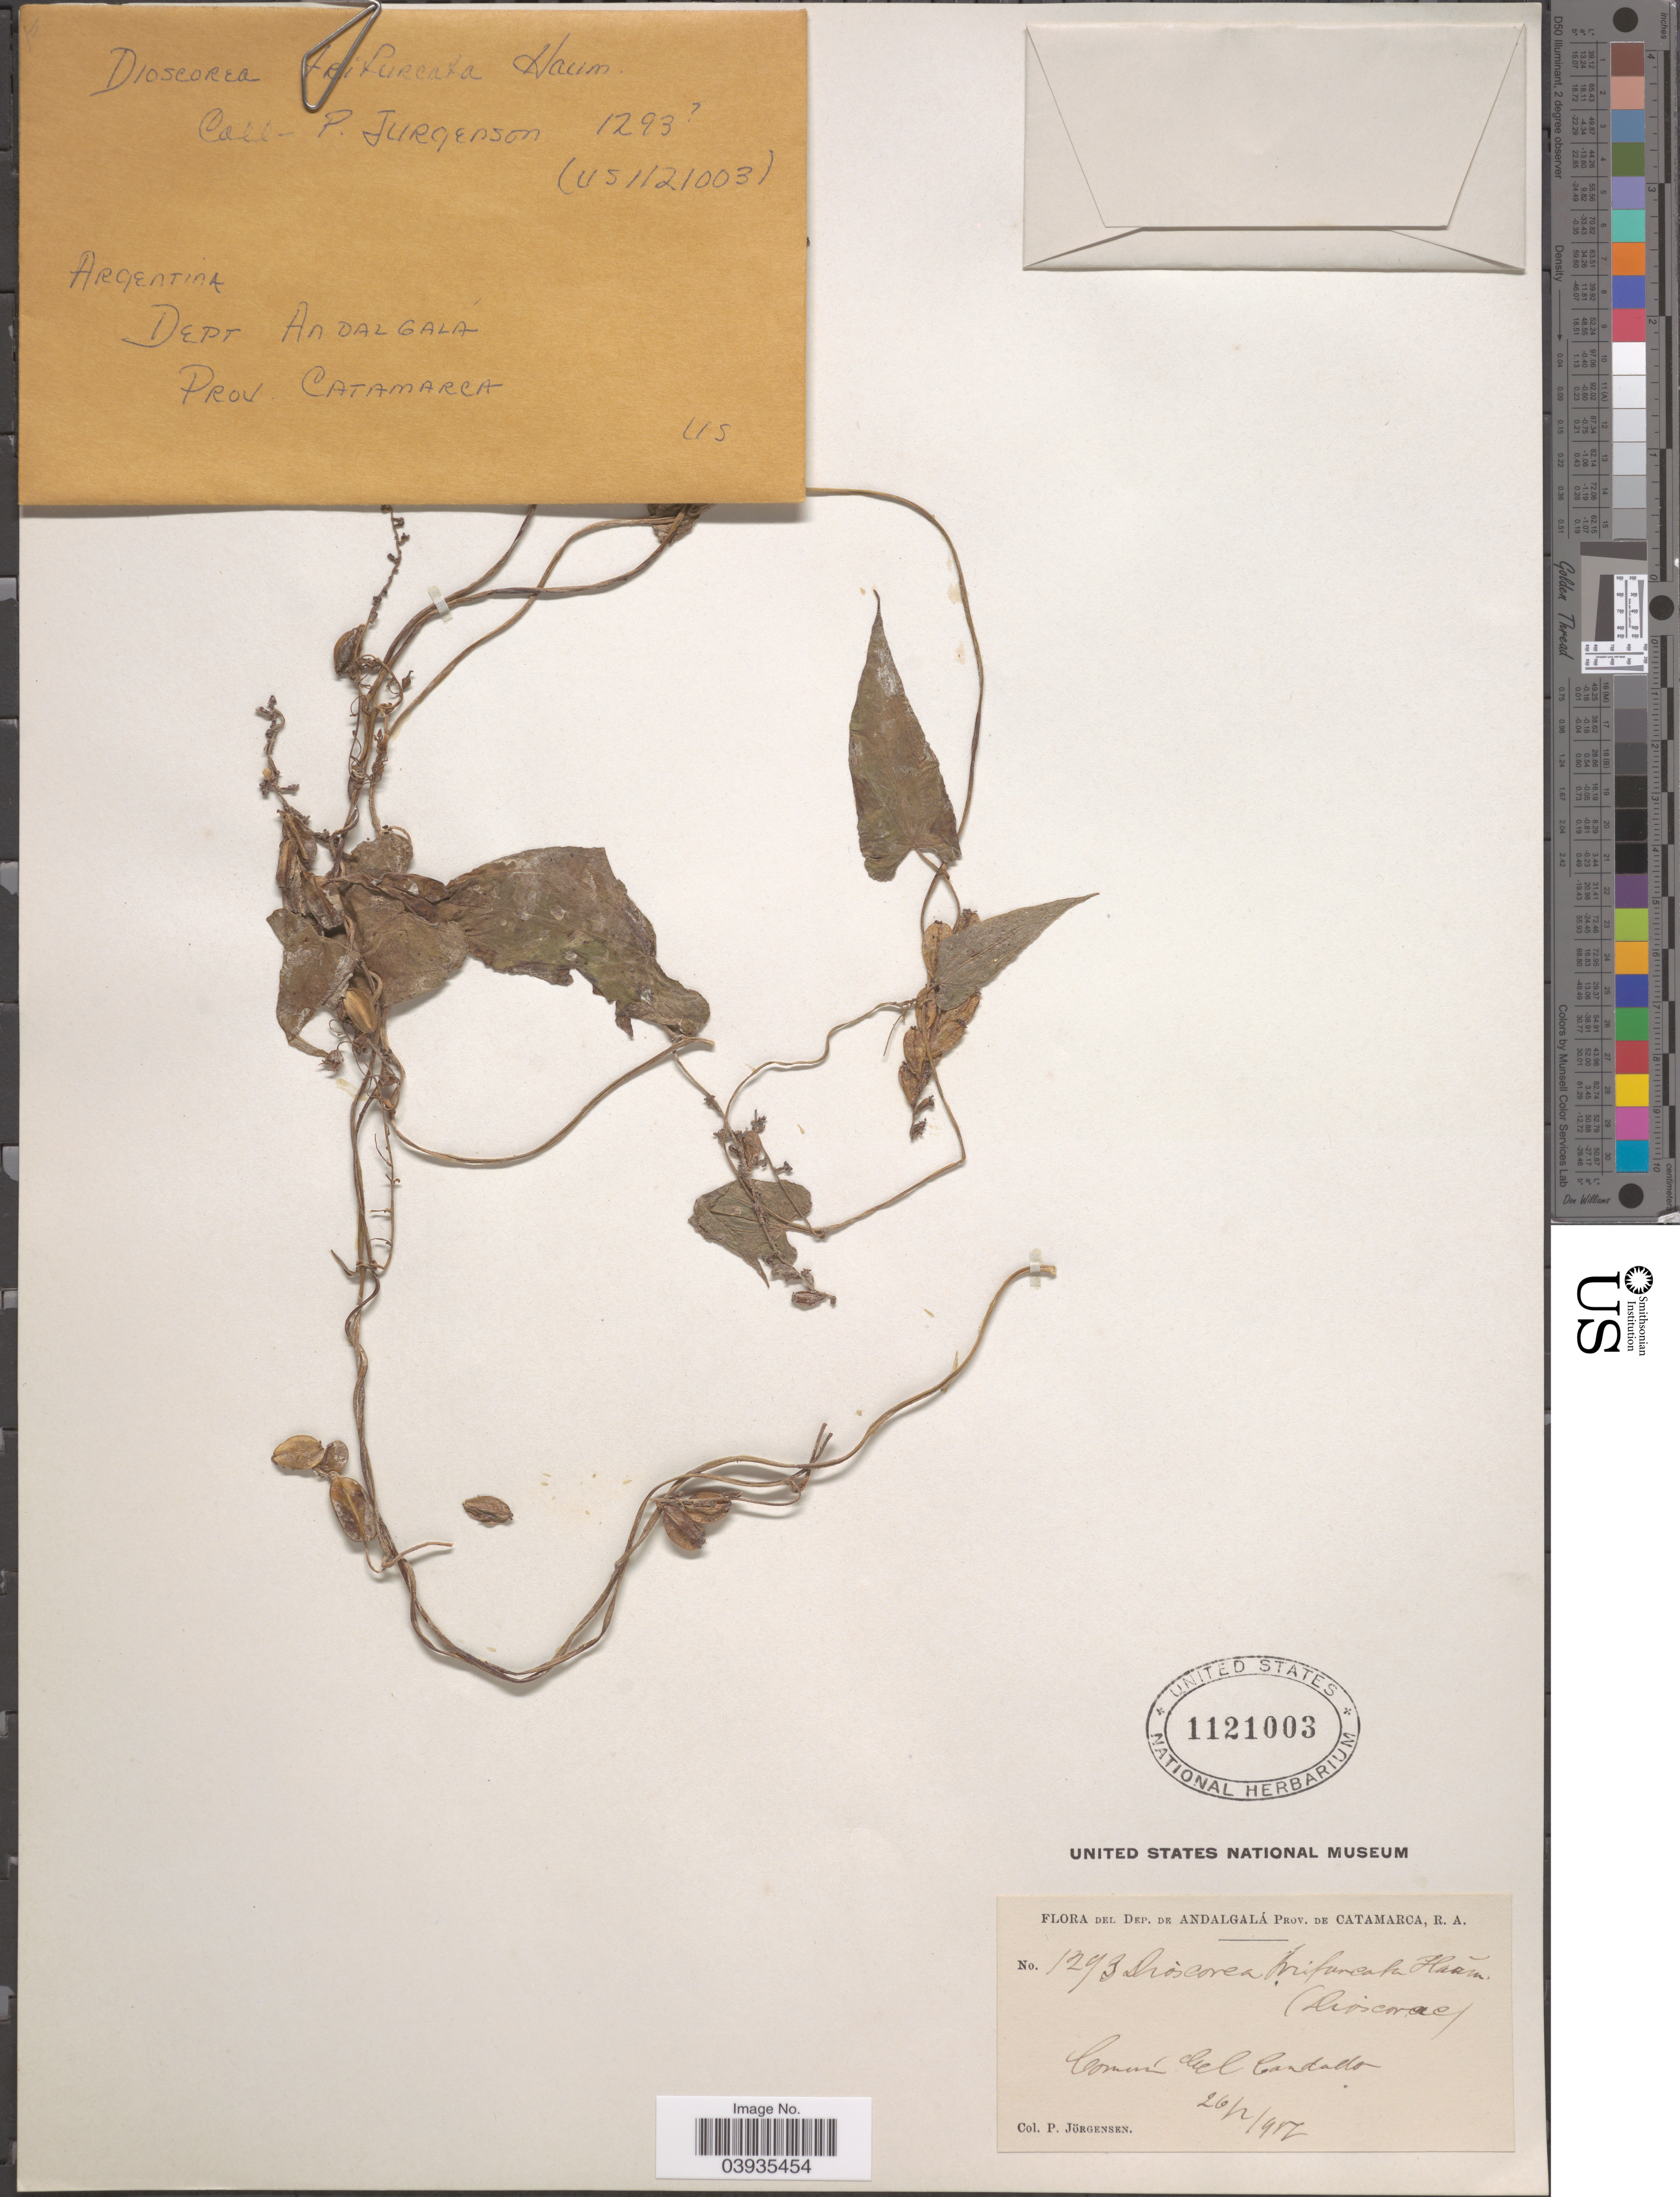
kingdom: Plantae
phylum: Tracheophyta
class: Liliopsida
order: Dioscoreales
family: Dioscoreaceae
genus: Dioscorea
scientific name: Dioscorea trifurcata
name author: Hauman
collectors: P. Jörgensen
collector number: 1293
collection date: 1917-02-26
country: Argentina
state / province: Catamarca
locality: Dep. de Andalgalá. Común del Candallo.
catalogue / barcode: US 1121003